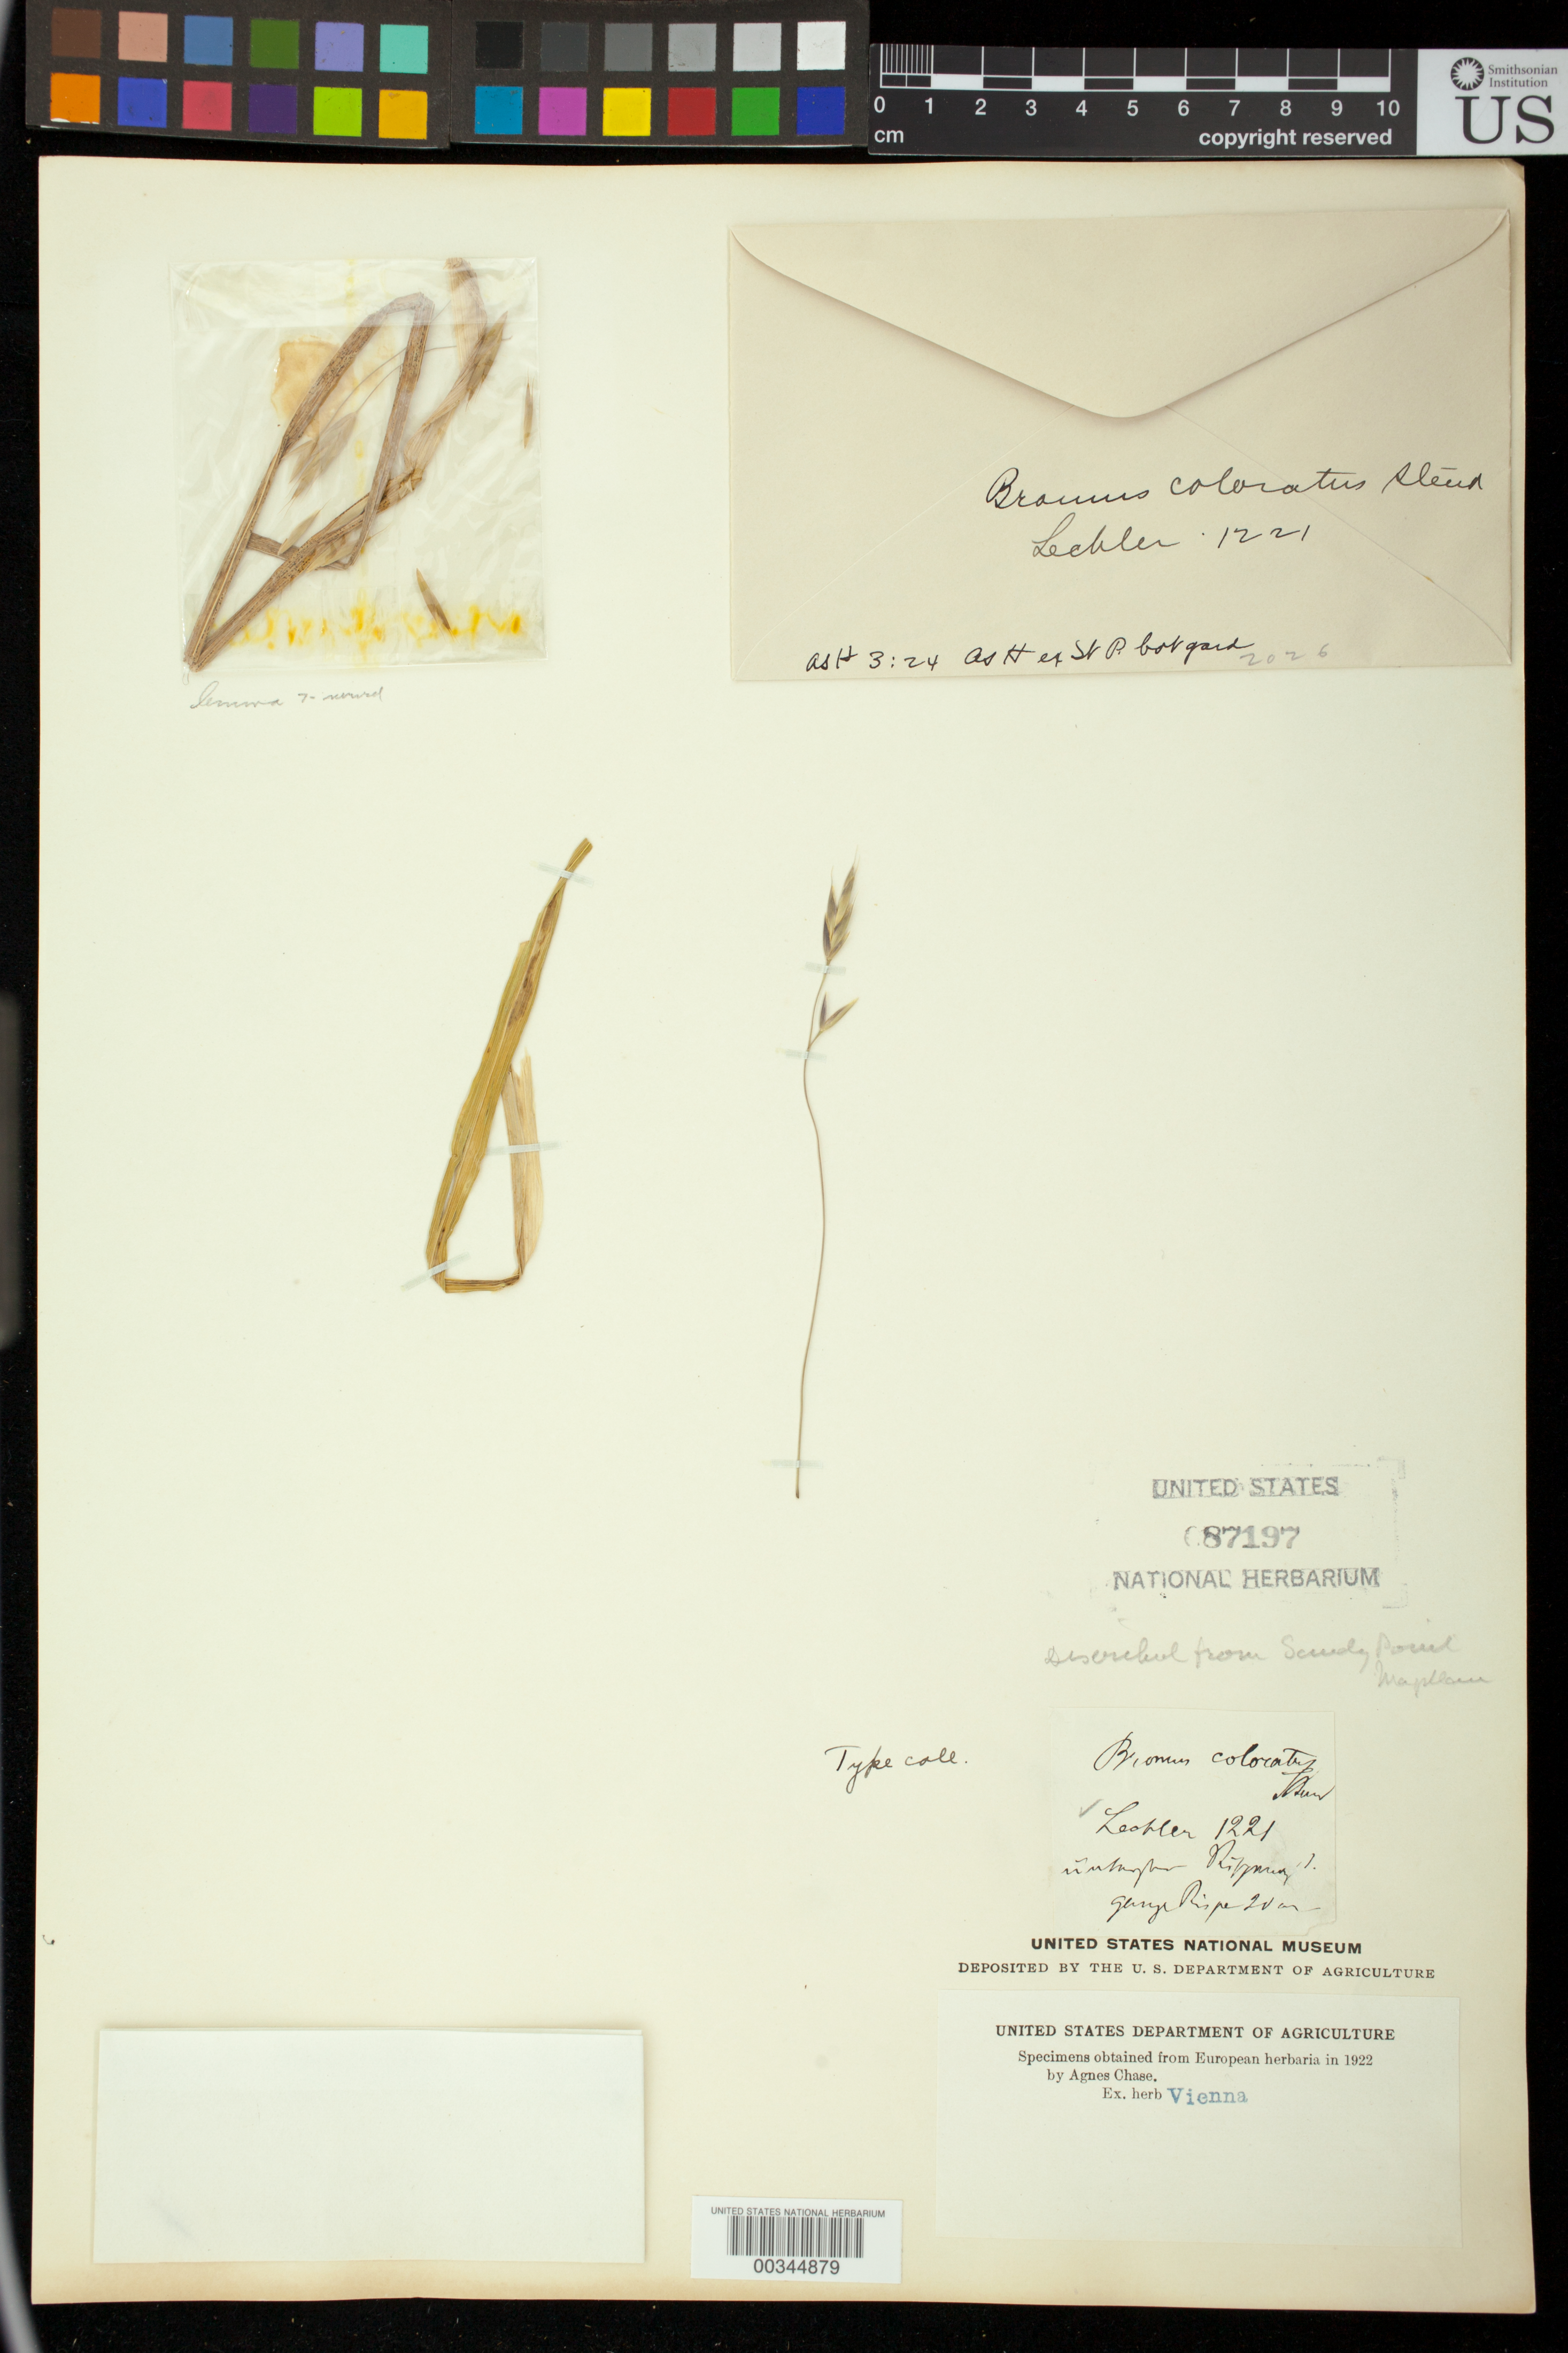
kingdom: Plantae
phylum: Tracheophyta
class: Liliopsida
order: Poales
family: Poaceae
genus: Bromus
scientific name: Bromus coloratus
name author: Steud.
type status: Type Fragment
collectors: W. Lechler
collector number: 1221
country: Chile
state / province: Magallanes y de la Antártica Chilena (XII)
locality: Sandy Point.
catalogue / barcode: US 87197